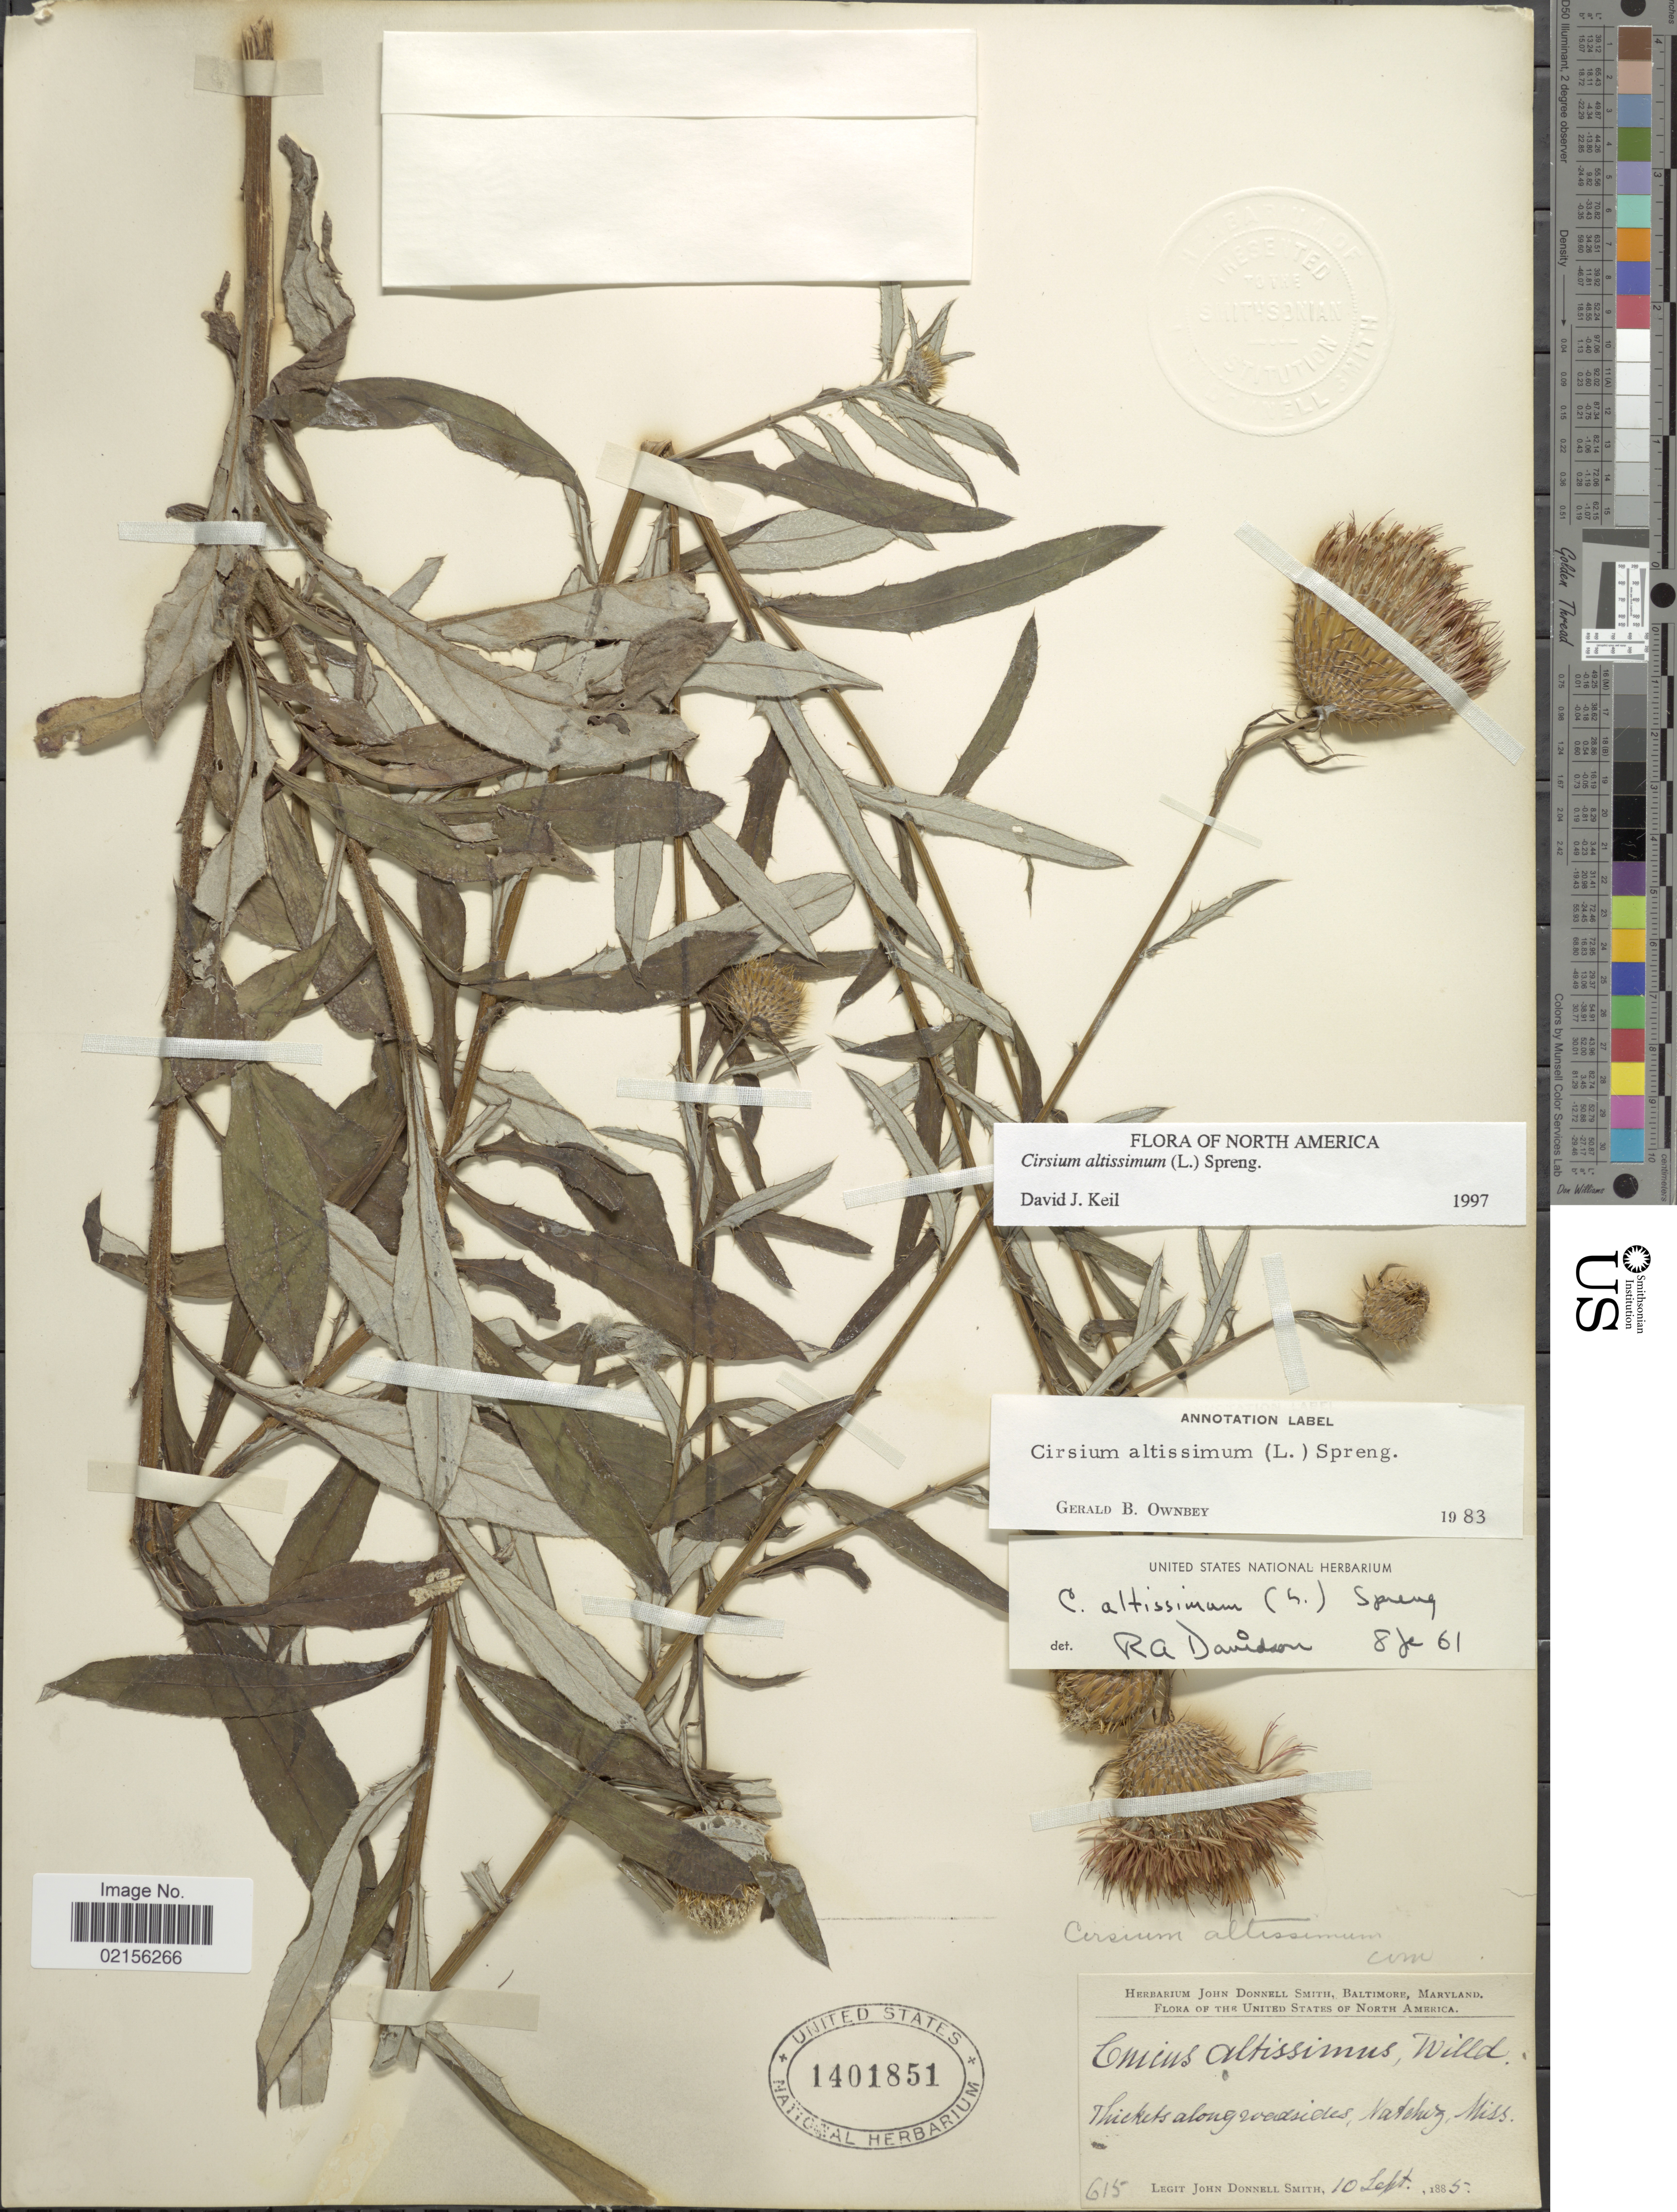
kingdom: Plantae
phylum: Tracheophyta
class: Magnoliopsida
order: Asterales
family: Asteraceae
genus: Cirsium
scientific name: Cirsium altissimum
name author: (L.) Spreng.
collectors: J. Donnell Smith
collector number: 615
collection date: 1885-09-10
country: United States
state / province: Mississippi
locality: The United States of North America, Thickets along roadsides, Natchez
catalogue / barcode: US 1401851